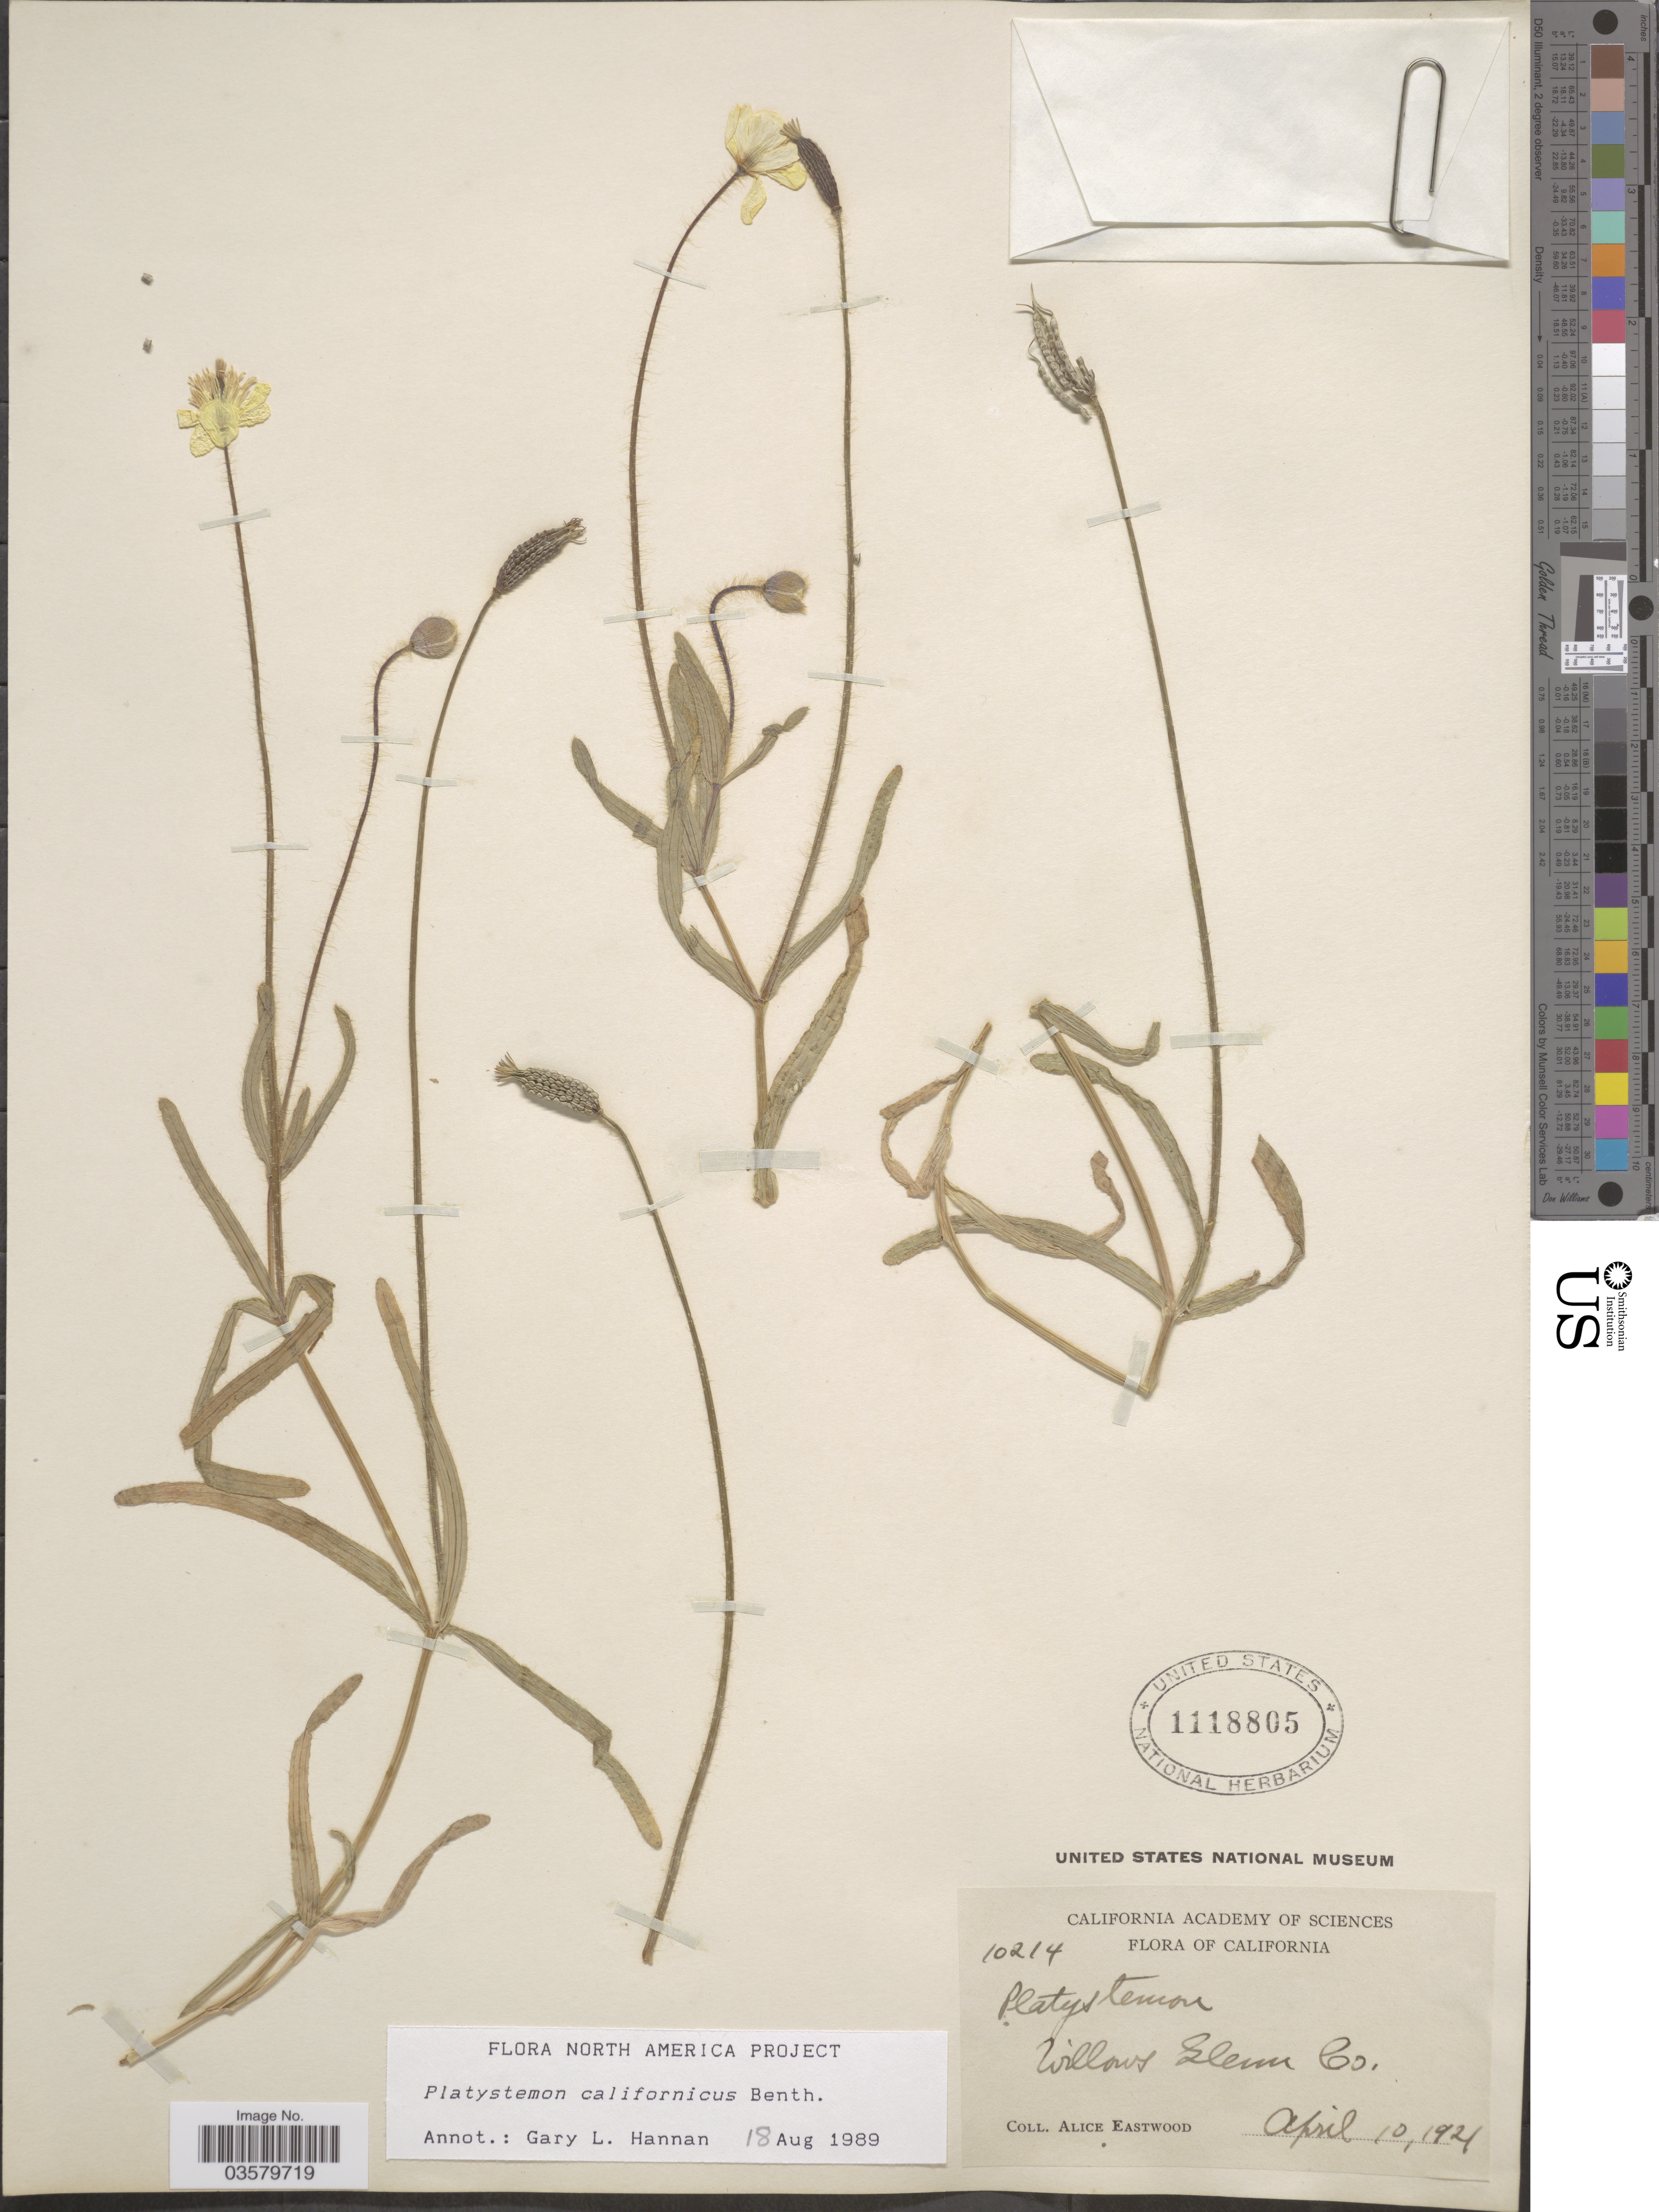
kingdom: Plantae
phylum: Tracheophyta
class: Magnoliopsida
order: Ranunculales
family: Papaveraceae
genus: Platystemon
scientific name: Platystemon californicus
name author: Benth.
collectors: A. Eastwood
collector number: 10214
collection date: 1921-04-10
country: United States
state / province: California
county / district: Glenn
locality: Willows Glenn Co.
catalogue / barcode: US 1118805